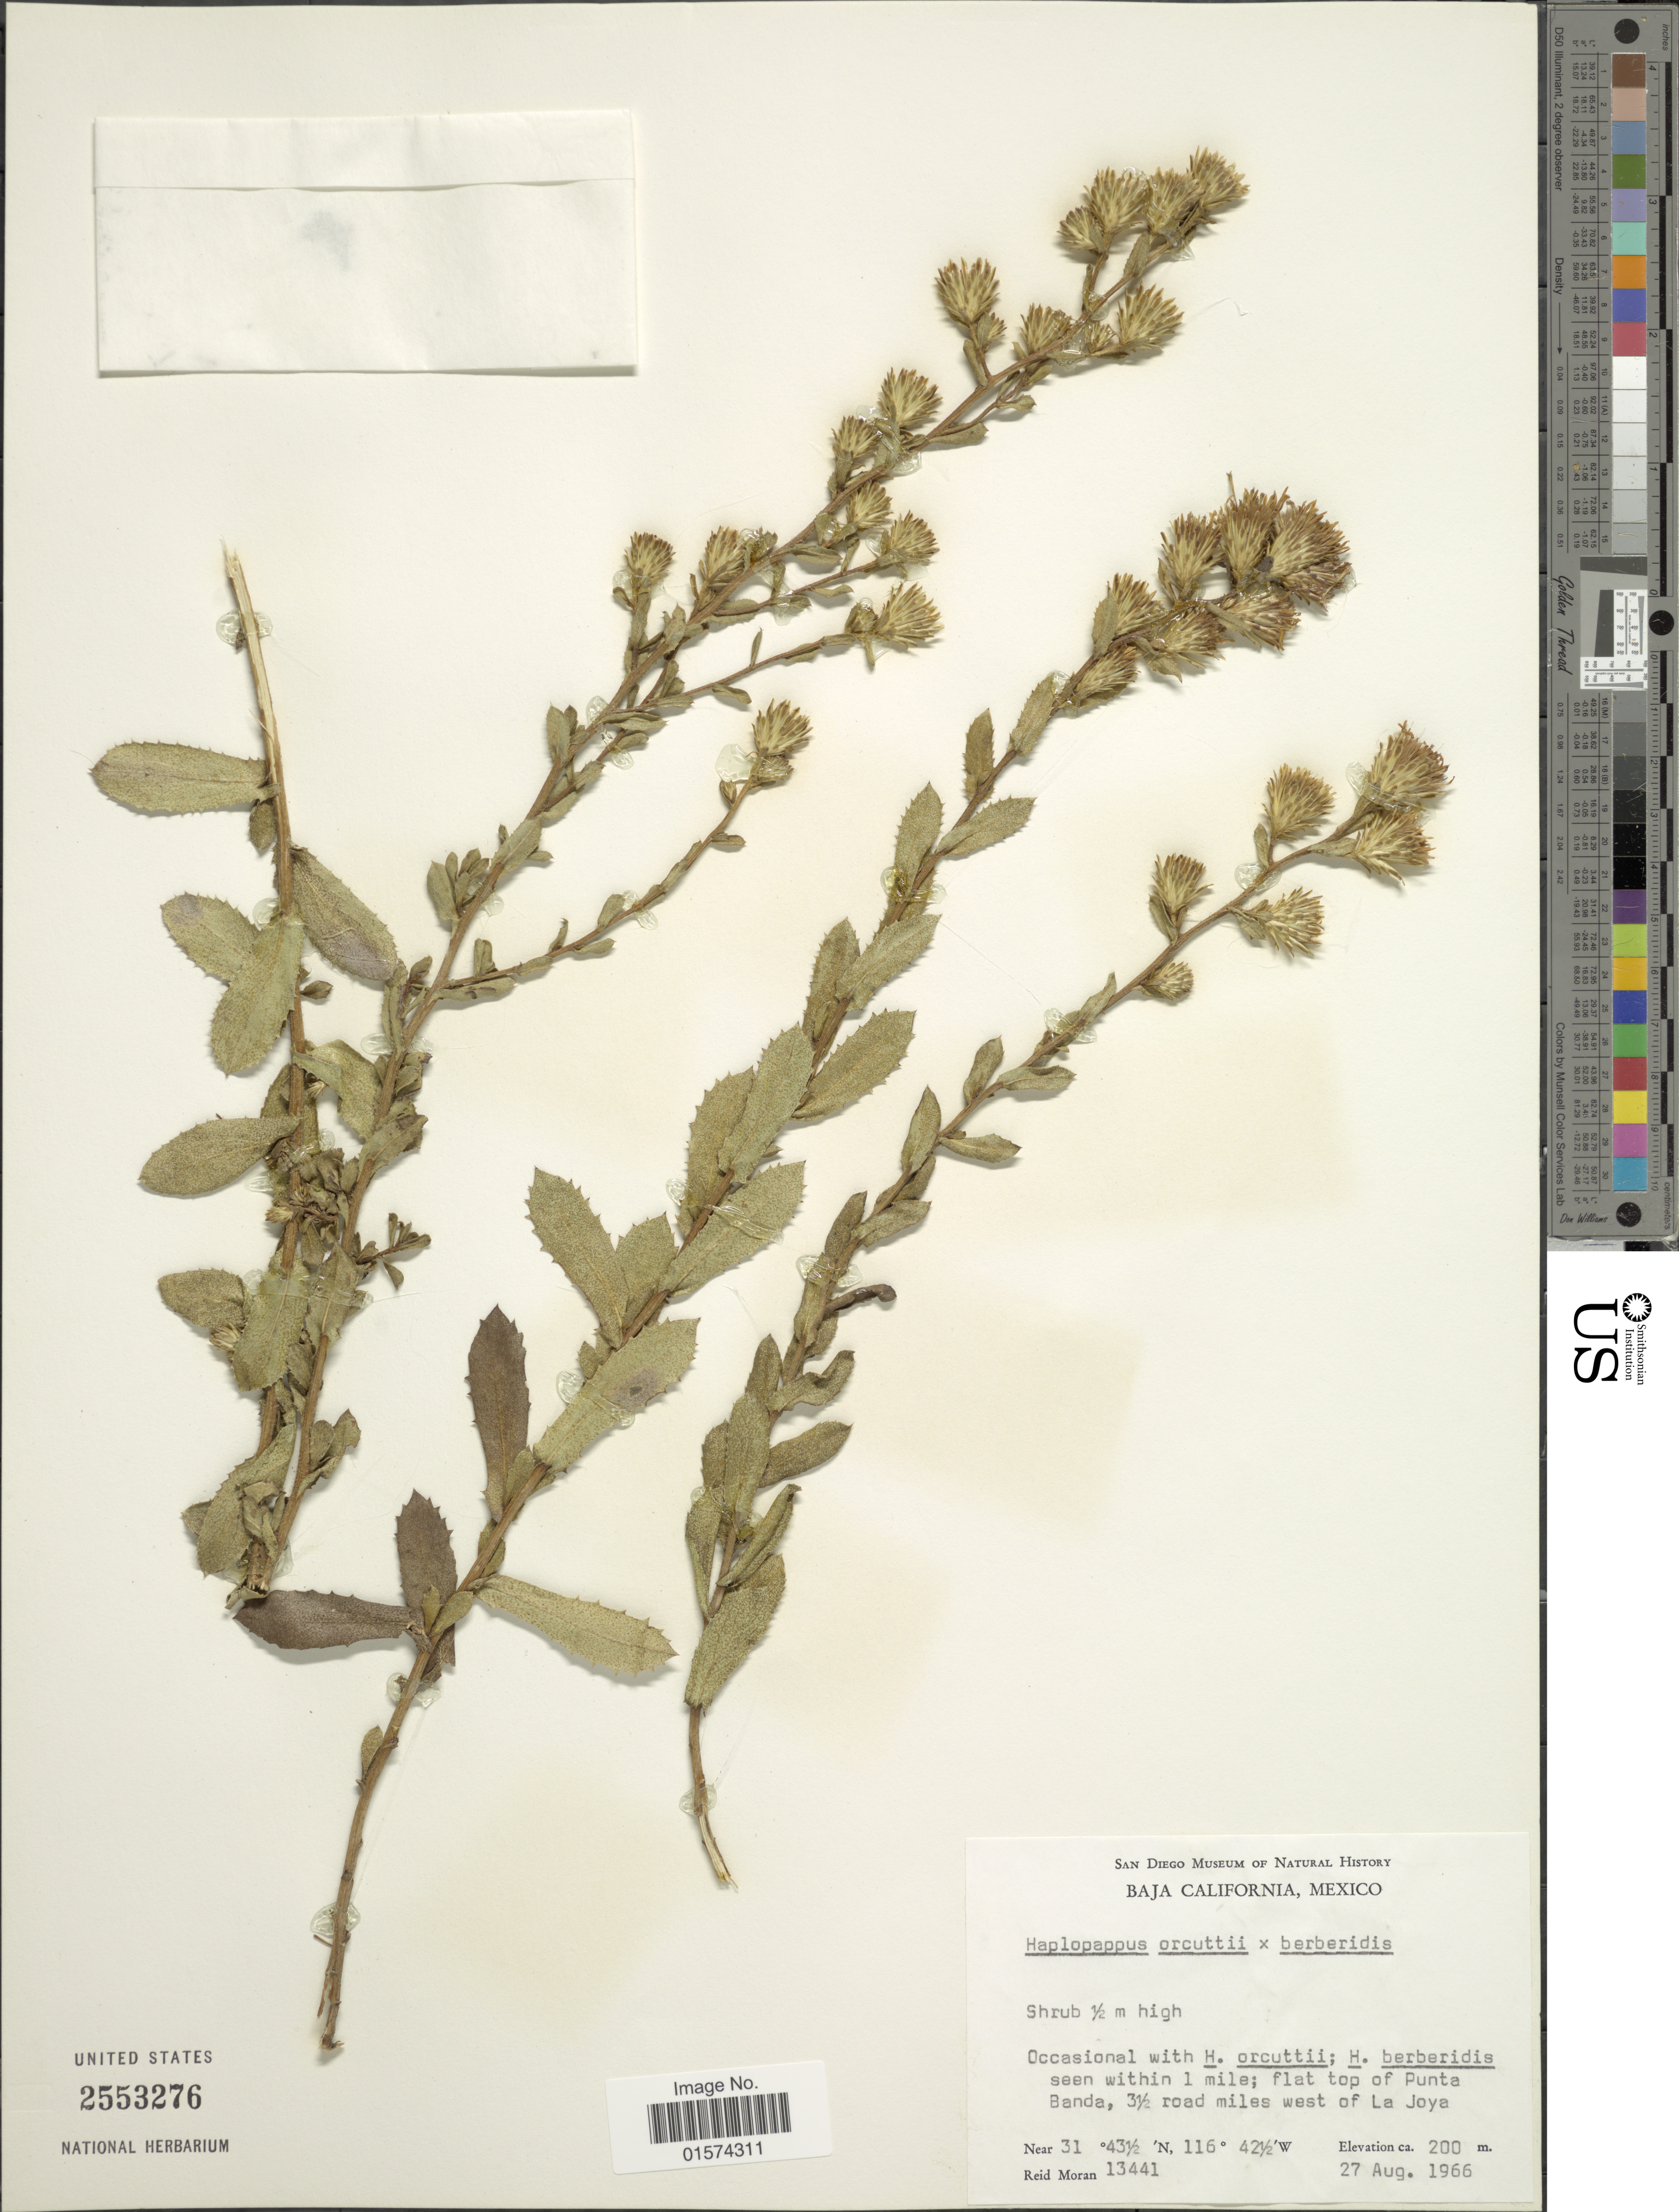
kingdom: Plantae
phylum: Tracheophyta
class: Magnoliopsida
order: Asterales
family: Asteraceae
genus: Hazardia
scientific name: Hazardia berberidis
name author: (A. Gray) Greene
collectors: R. V. Moran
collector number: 13441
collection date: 1966-08-27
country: Mexico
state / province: Baja California Sur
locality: Seen within 1 mile; flat top of Punta Banda, 3½ road miles west of La Joya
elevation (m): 200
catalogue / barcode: US 2553276